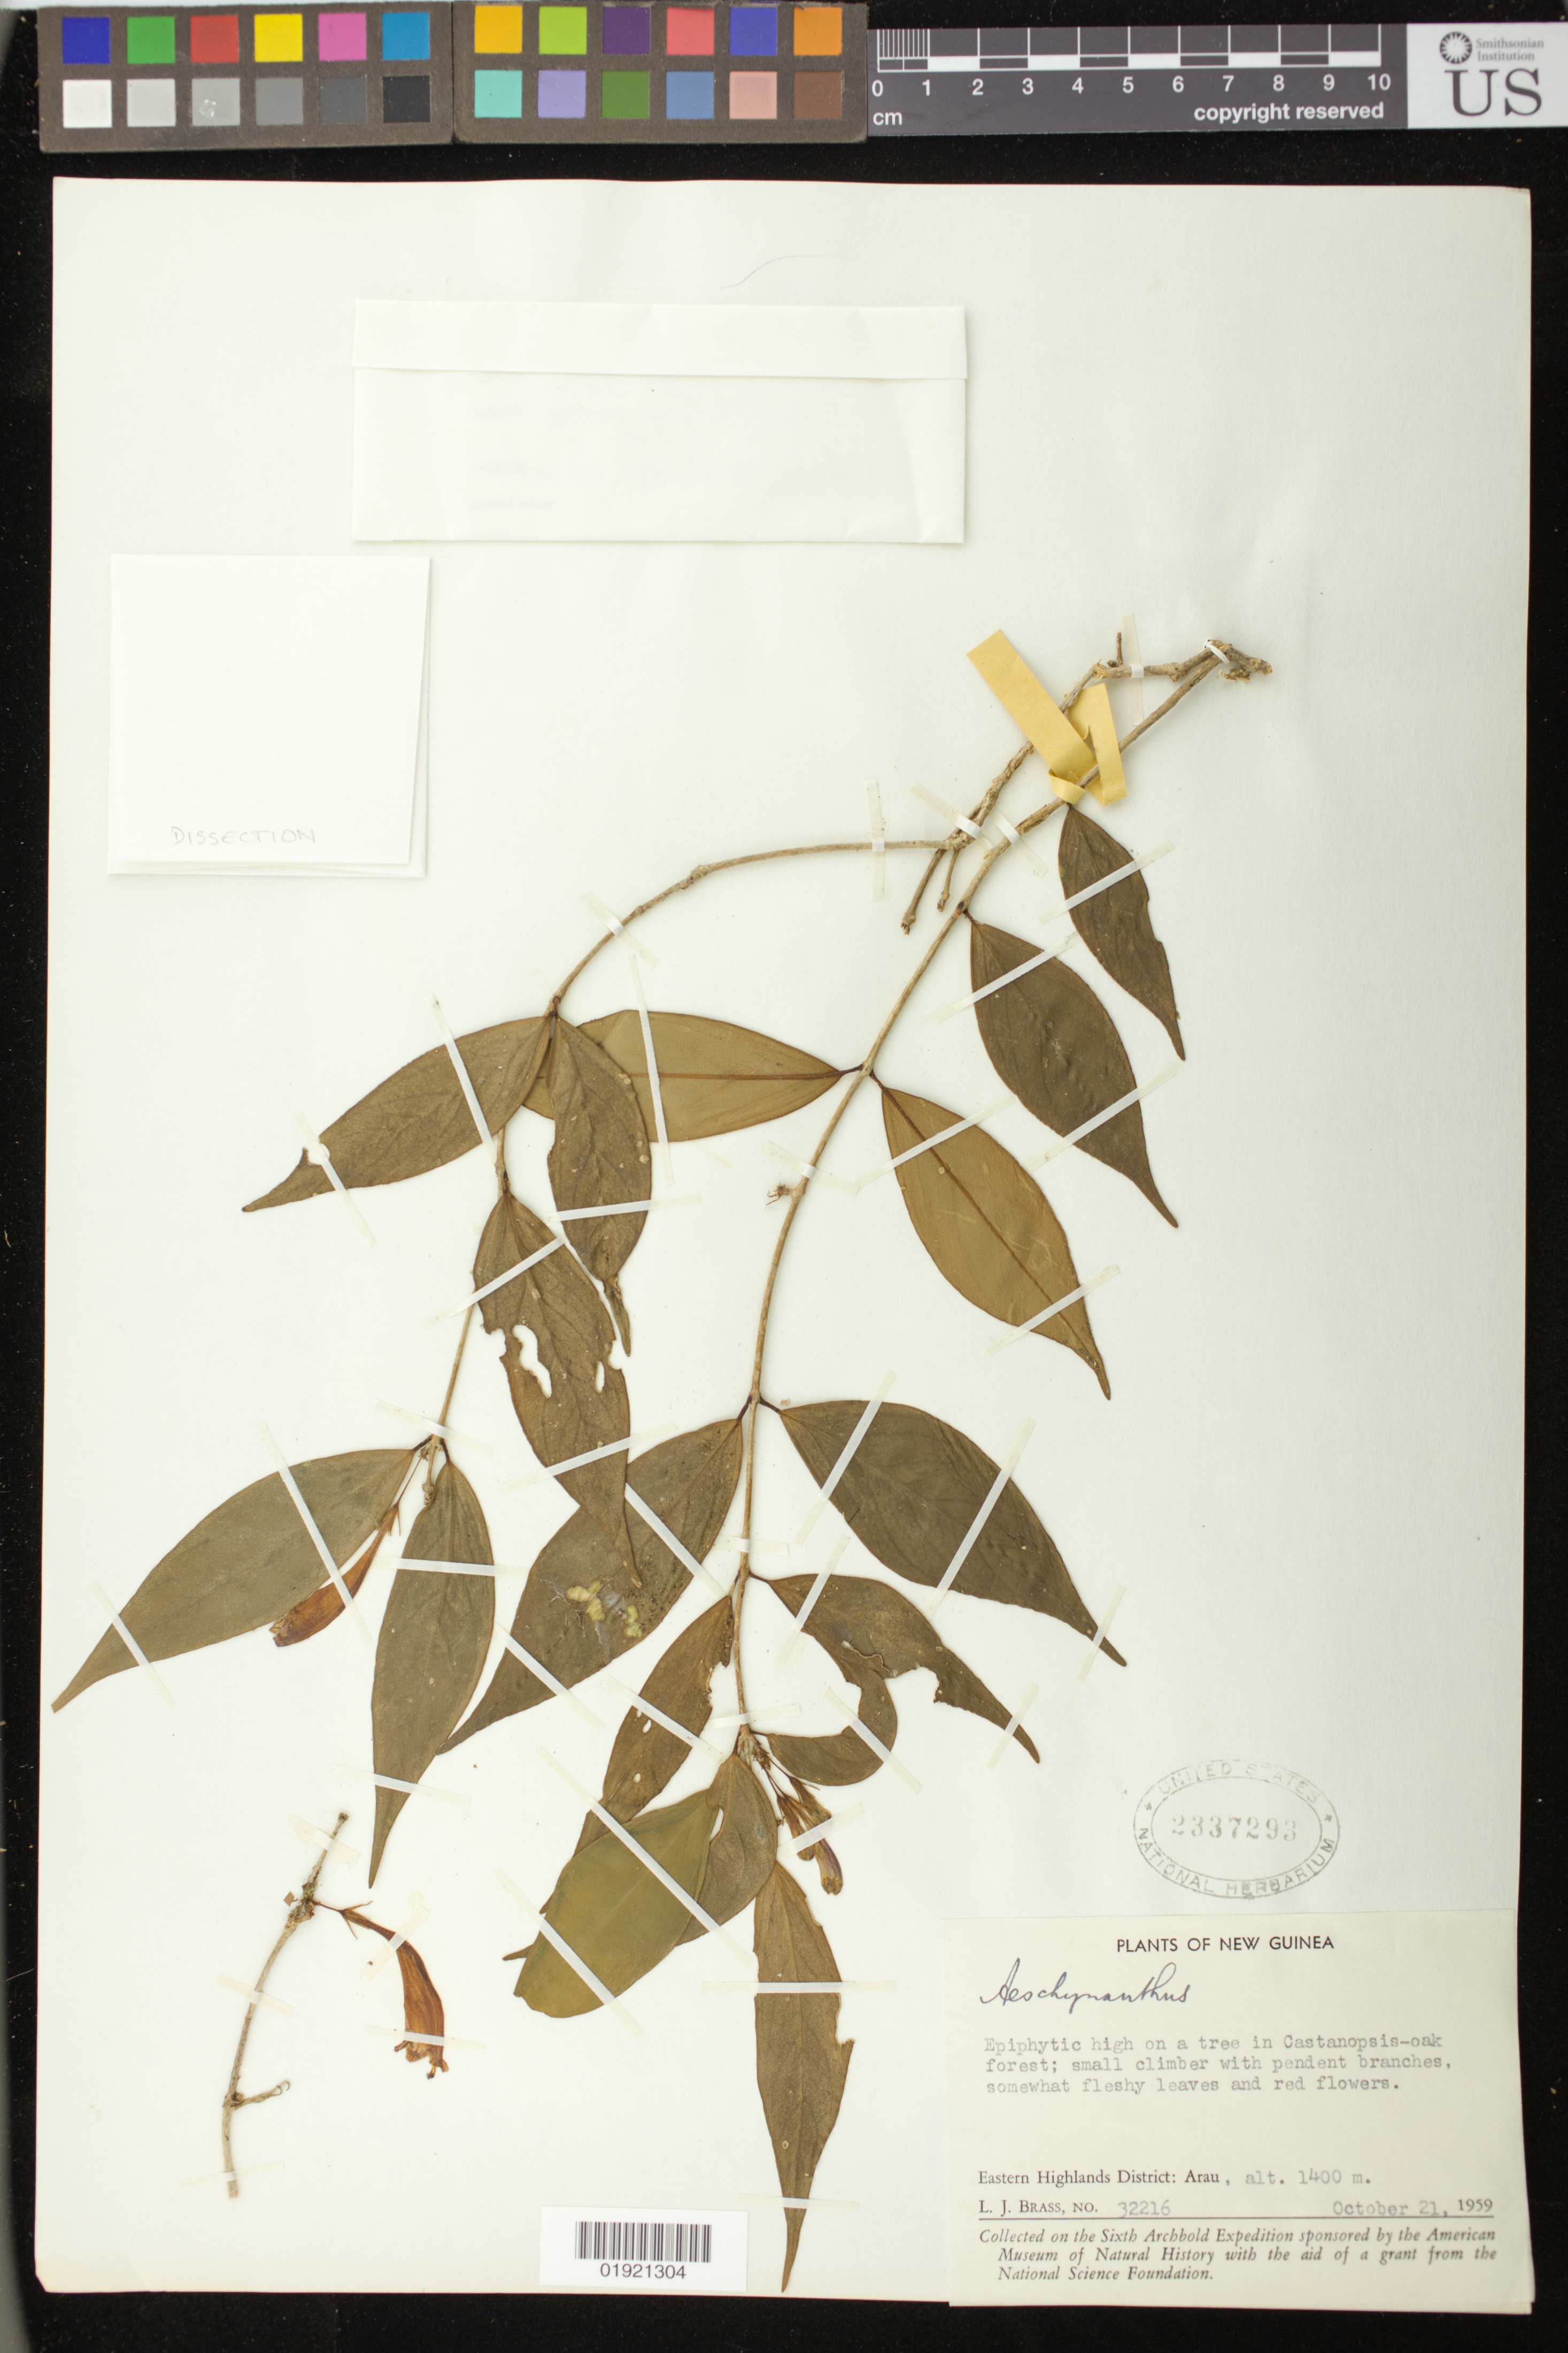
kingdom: Plantae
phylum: Tracheophyta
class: Magnoliopsida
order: Lamiales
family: Gesneriaceae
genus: Aeschynanthus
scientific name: Aeschynanthus sp.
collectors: L. J. Brass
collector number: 32216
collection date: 1959-10-21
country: Papua New Guinea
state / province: Eastern Highlands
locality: District: Arau.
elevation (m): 1400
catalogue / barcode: US 2337293